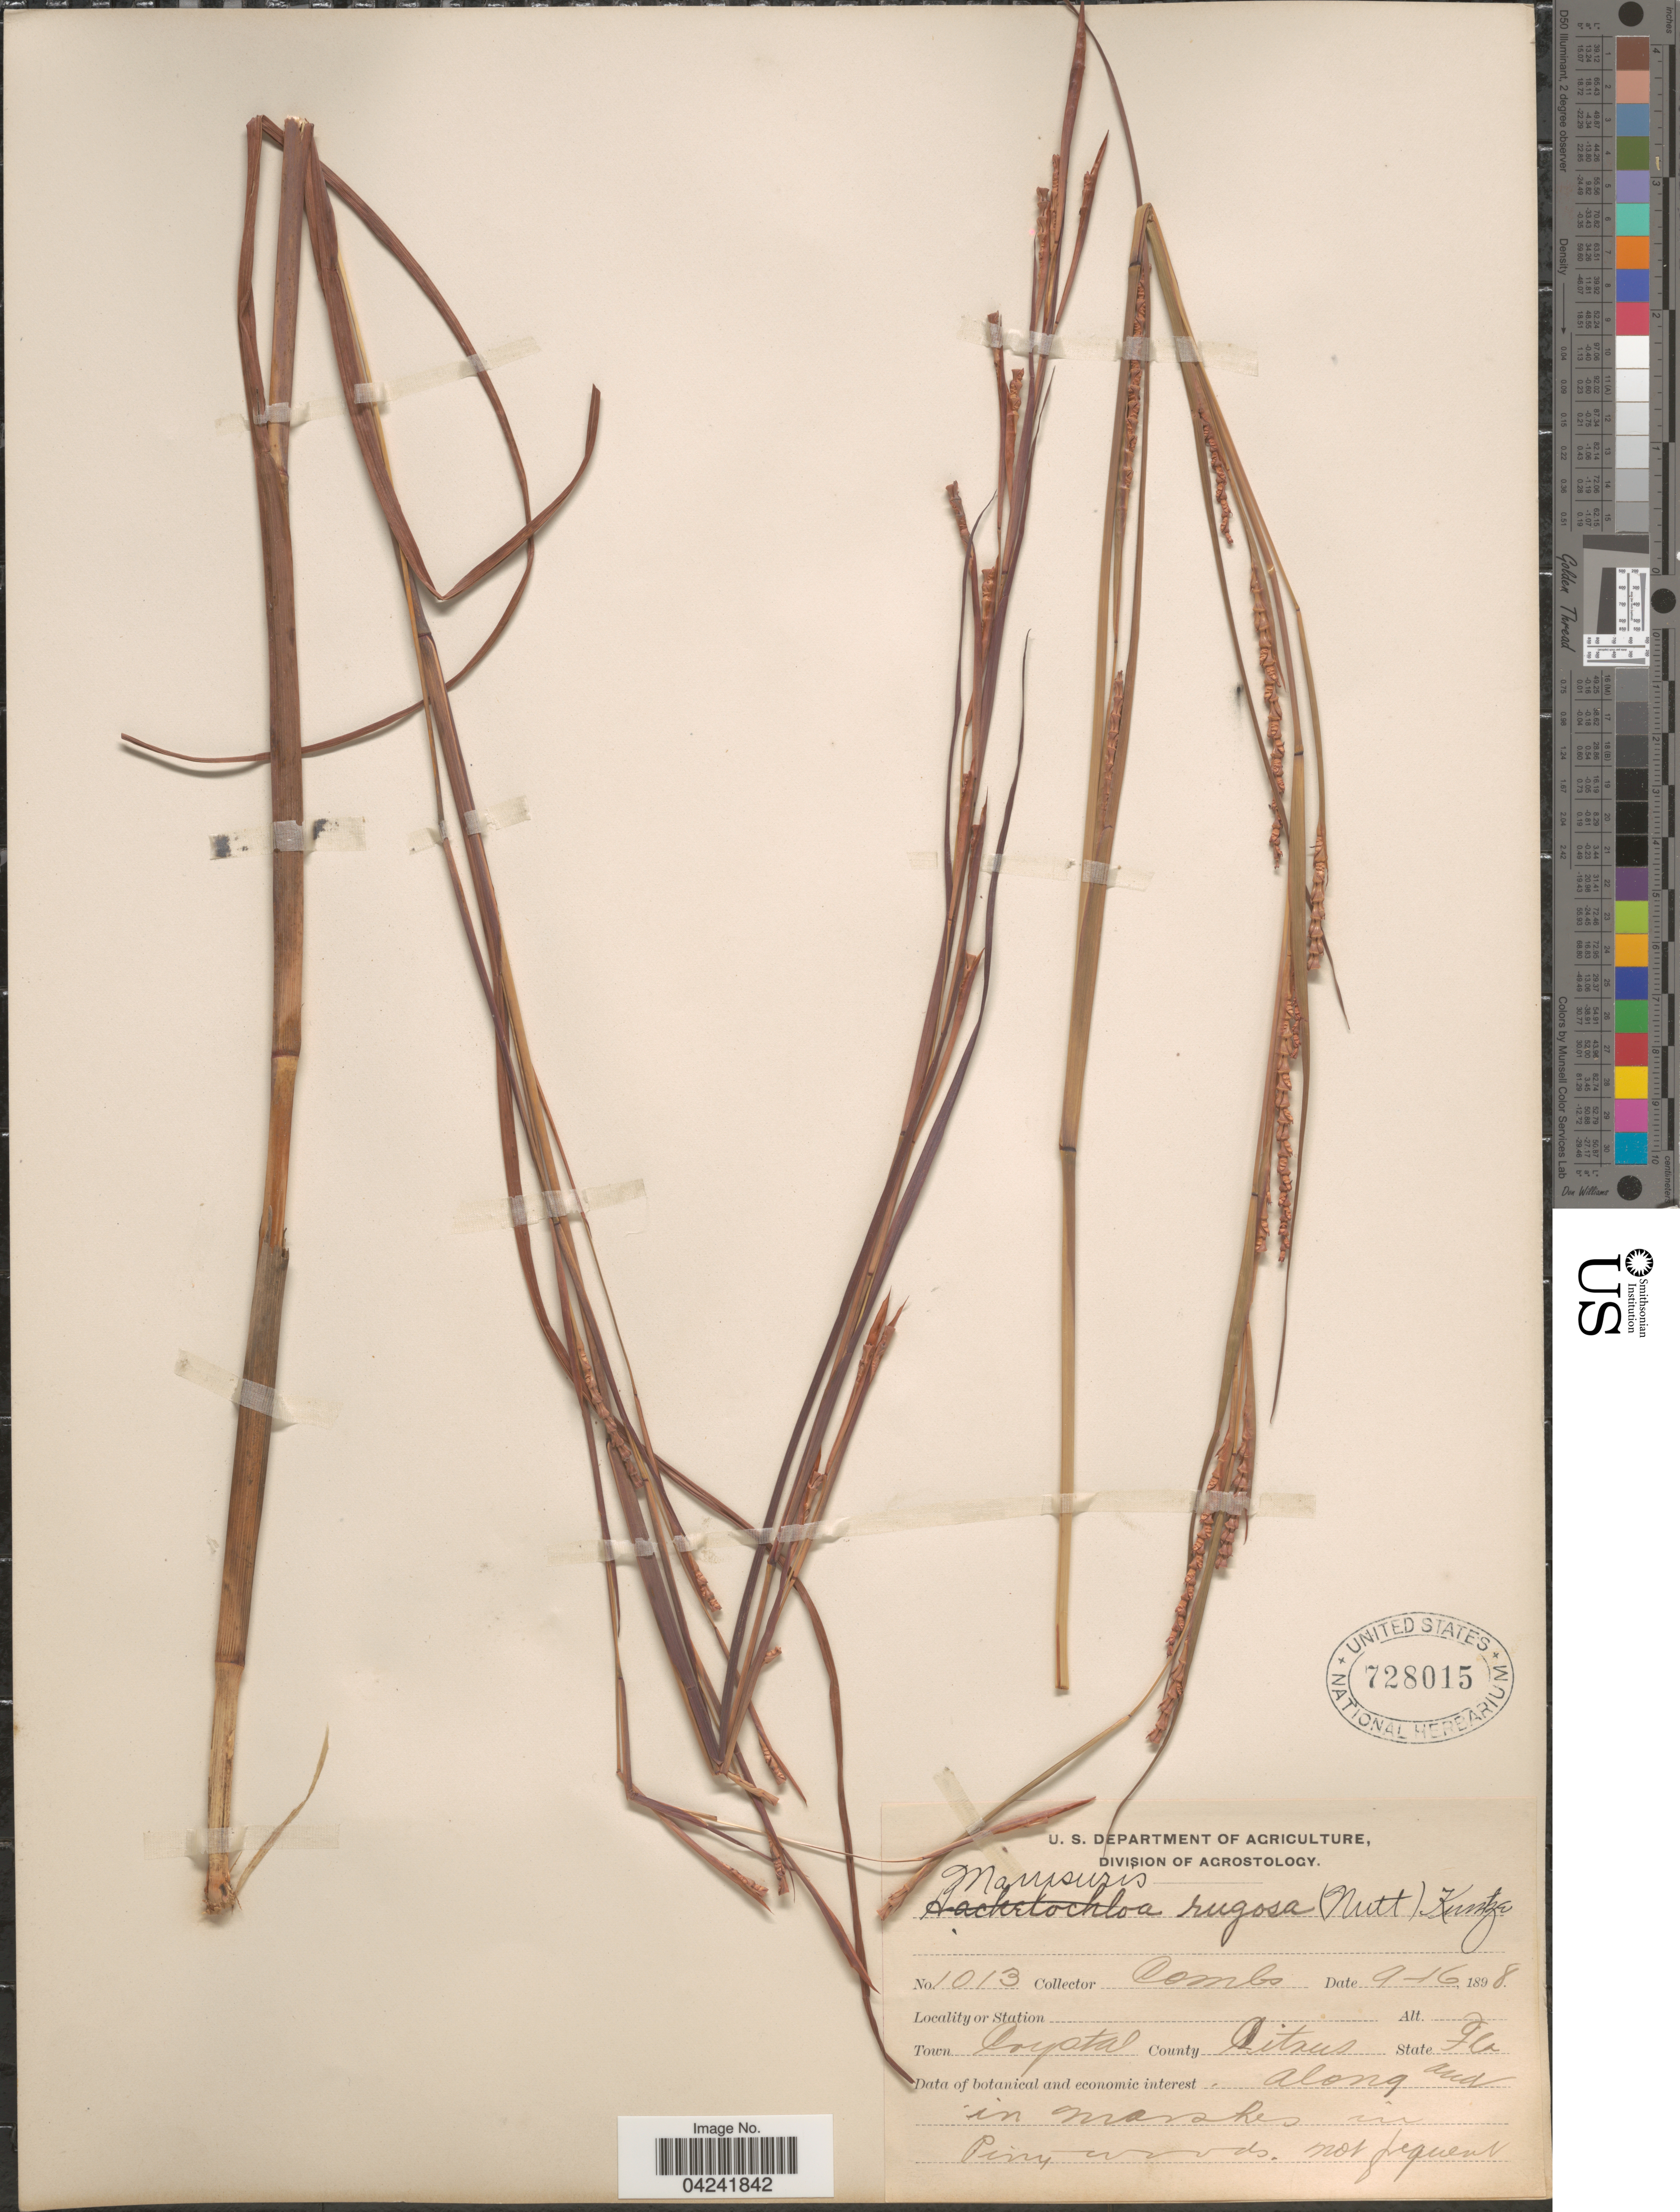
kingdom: Plantae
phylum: Tracheophyta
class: Liliopsida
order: Poales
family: Poaceae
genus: Mnesithea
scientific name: Mnesithea rugosa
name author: (Nutt.) de Koning & Sosef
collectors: -. Combs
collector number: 1013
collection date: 1898-09-16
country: United States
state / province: Florida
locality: Town Crystal. County Citrus.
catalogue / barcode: US 728015